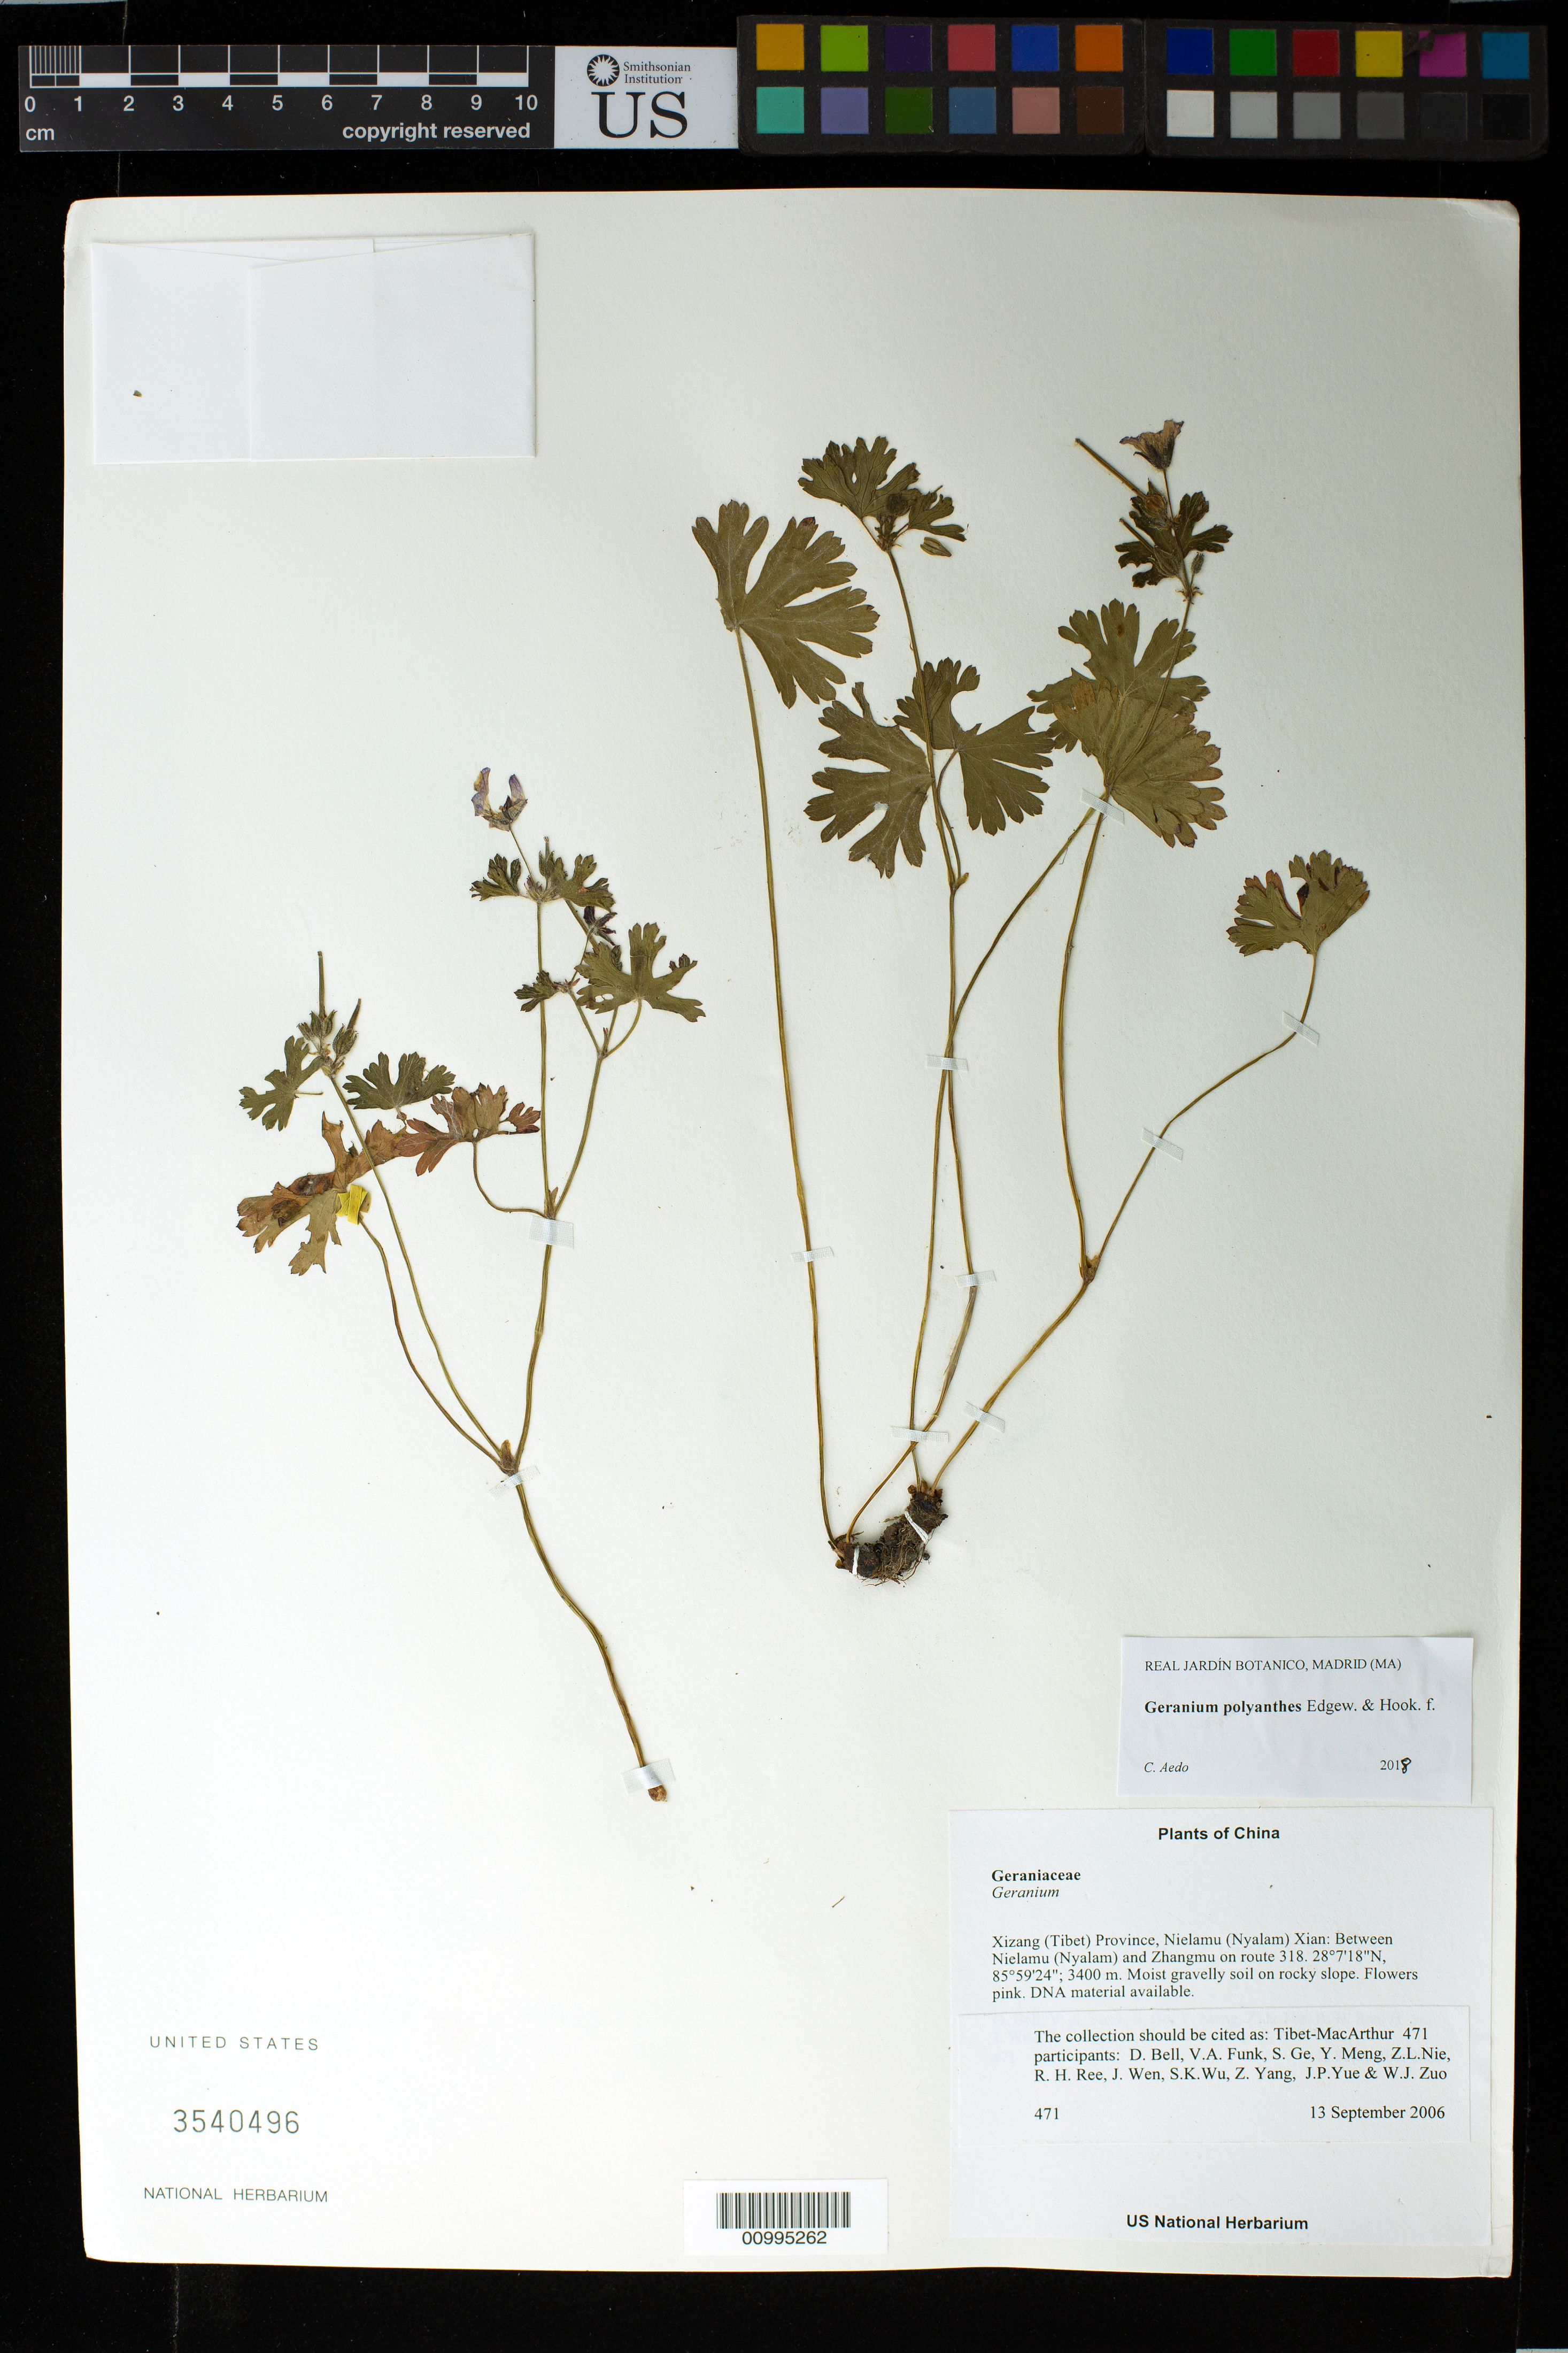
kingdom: Plantae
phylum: Tracheophyta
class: Magnoliopsida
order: Geraniales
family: Geraniaceae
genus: Geranium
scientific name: Geranium polyanthes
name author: Edgew. & Hook. f.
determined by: Aedo, C.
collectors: Tibet-MacArthur, D. A. Bell, V. Funk, S. Ge, Y. Meng, Z. Nie, R. Ree, H. Sun, J. Wen, Z. Yang, J. Yue, Z. Zhou & W. Zuo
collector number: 471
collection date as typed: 13 Sep 2006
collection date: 2006-09-13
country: China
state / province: Xizang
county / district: Nielamu (Nyalam) Xian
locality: Between Nielamu (Nyalam) and Zhangmu on route 318.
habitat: Rocky slopes, cliff bases and disturbed areas beside road. Moist gravelly soil on rocky slope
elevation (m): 3400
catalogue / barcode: US 3540496